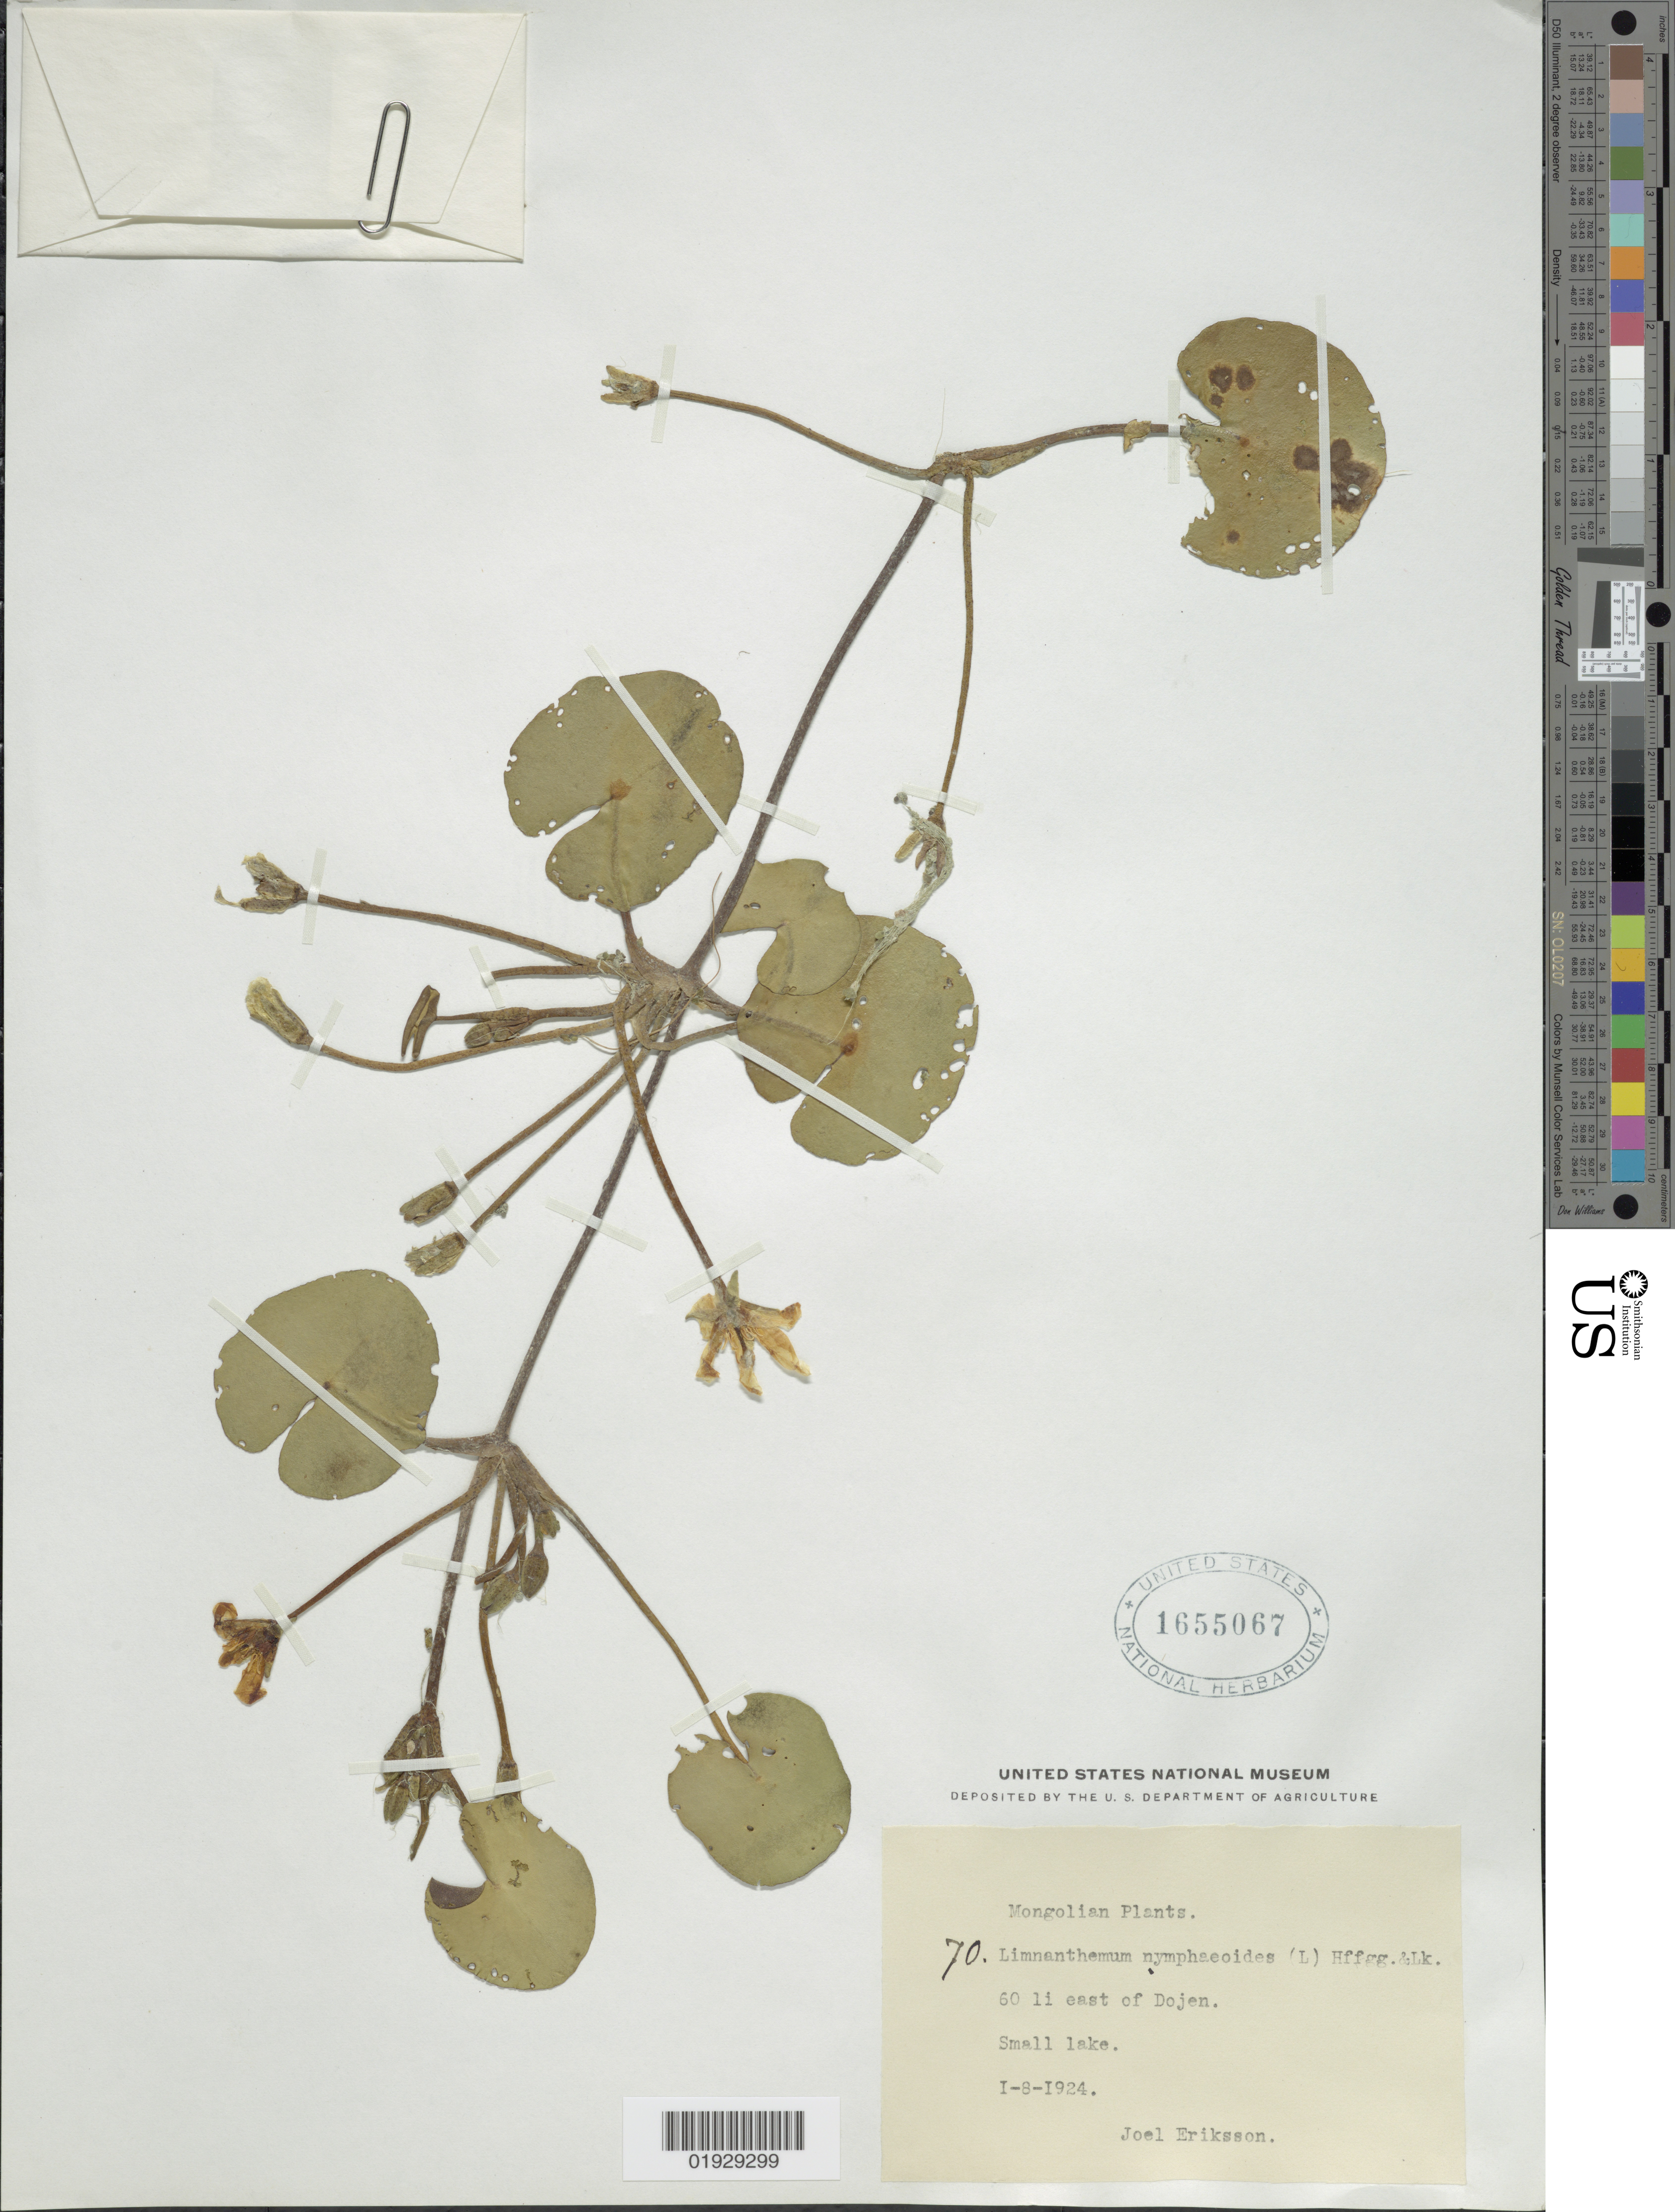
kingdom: Plantae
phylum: Tracheophyta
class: Magnoliopsida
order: Asterales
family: Menyanthaceae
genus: Nymphoides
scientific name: Nymphoides peltata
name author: (J.F. Gmel.) Britton & Rendle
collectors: J. Eriksson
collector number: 70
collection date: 1924-08-01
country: Mongolia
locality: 60 li east of Dojen.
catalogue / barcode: US 1655067